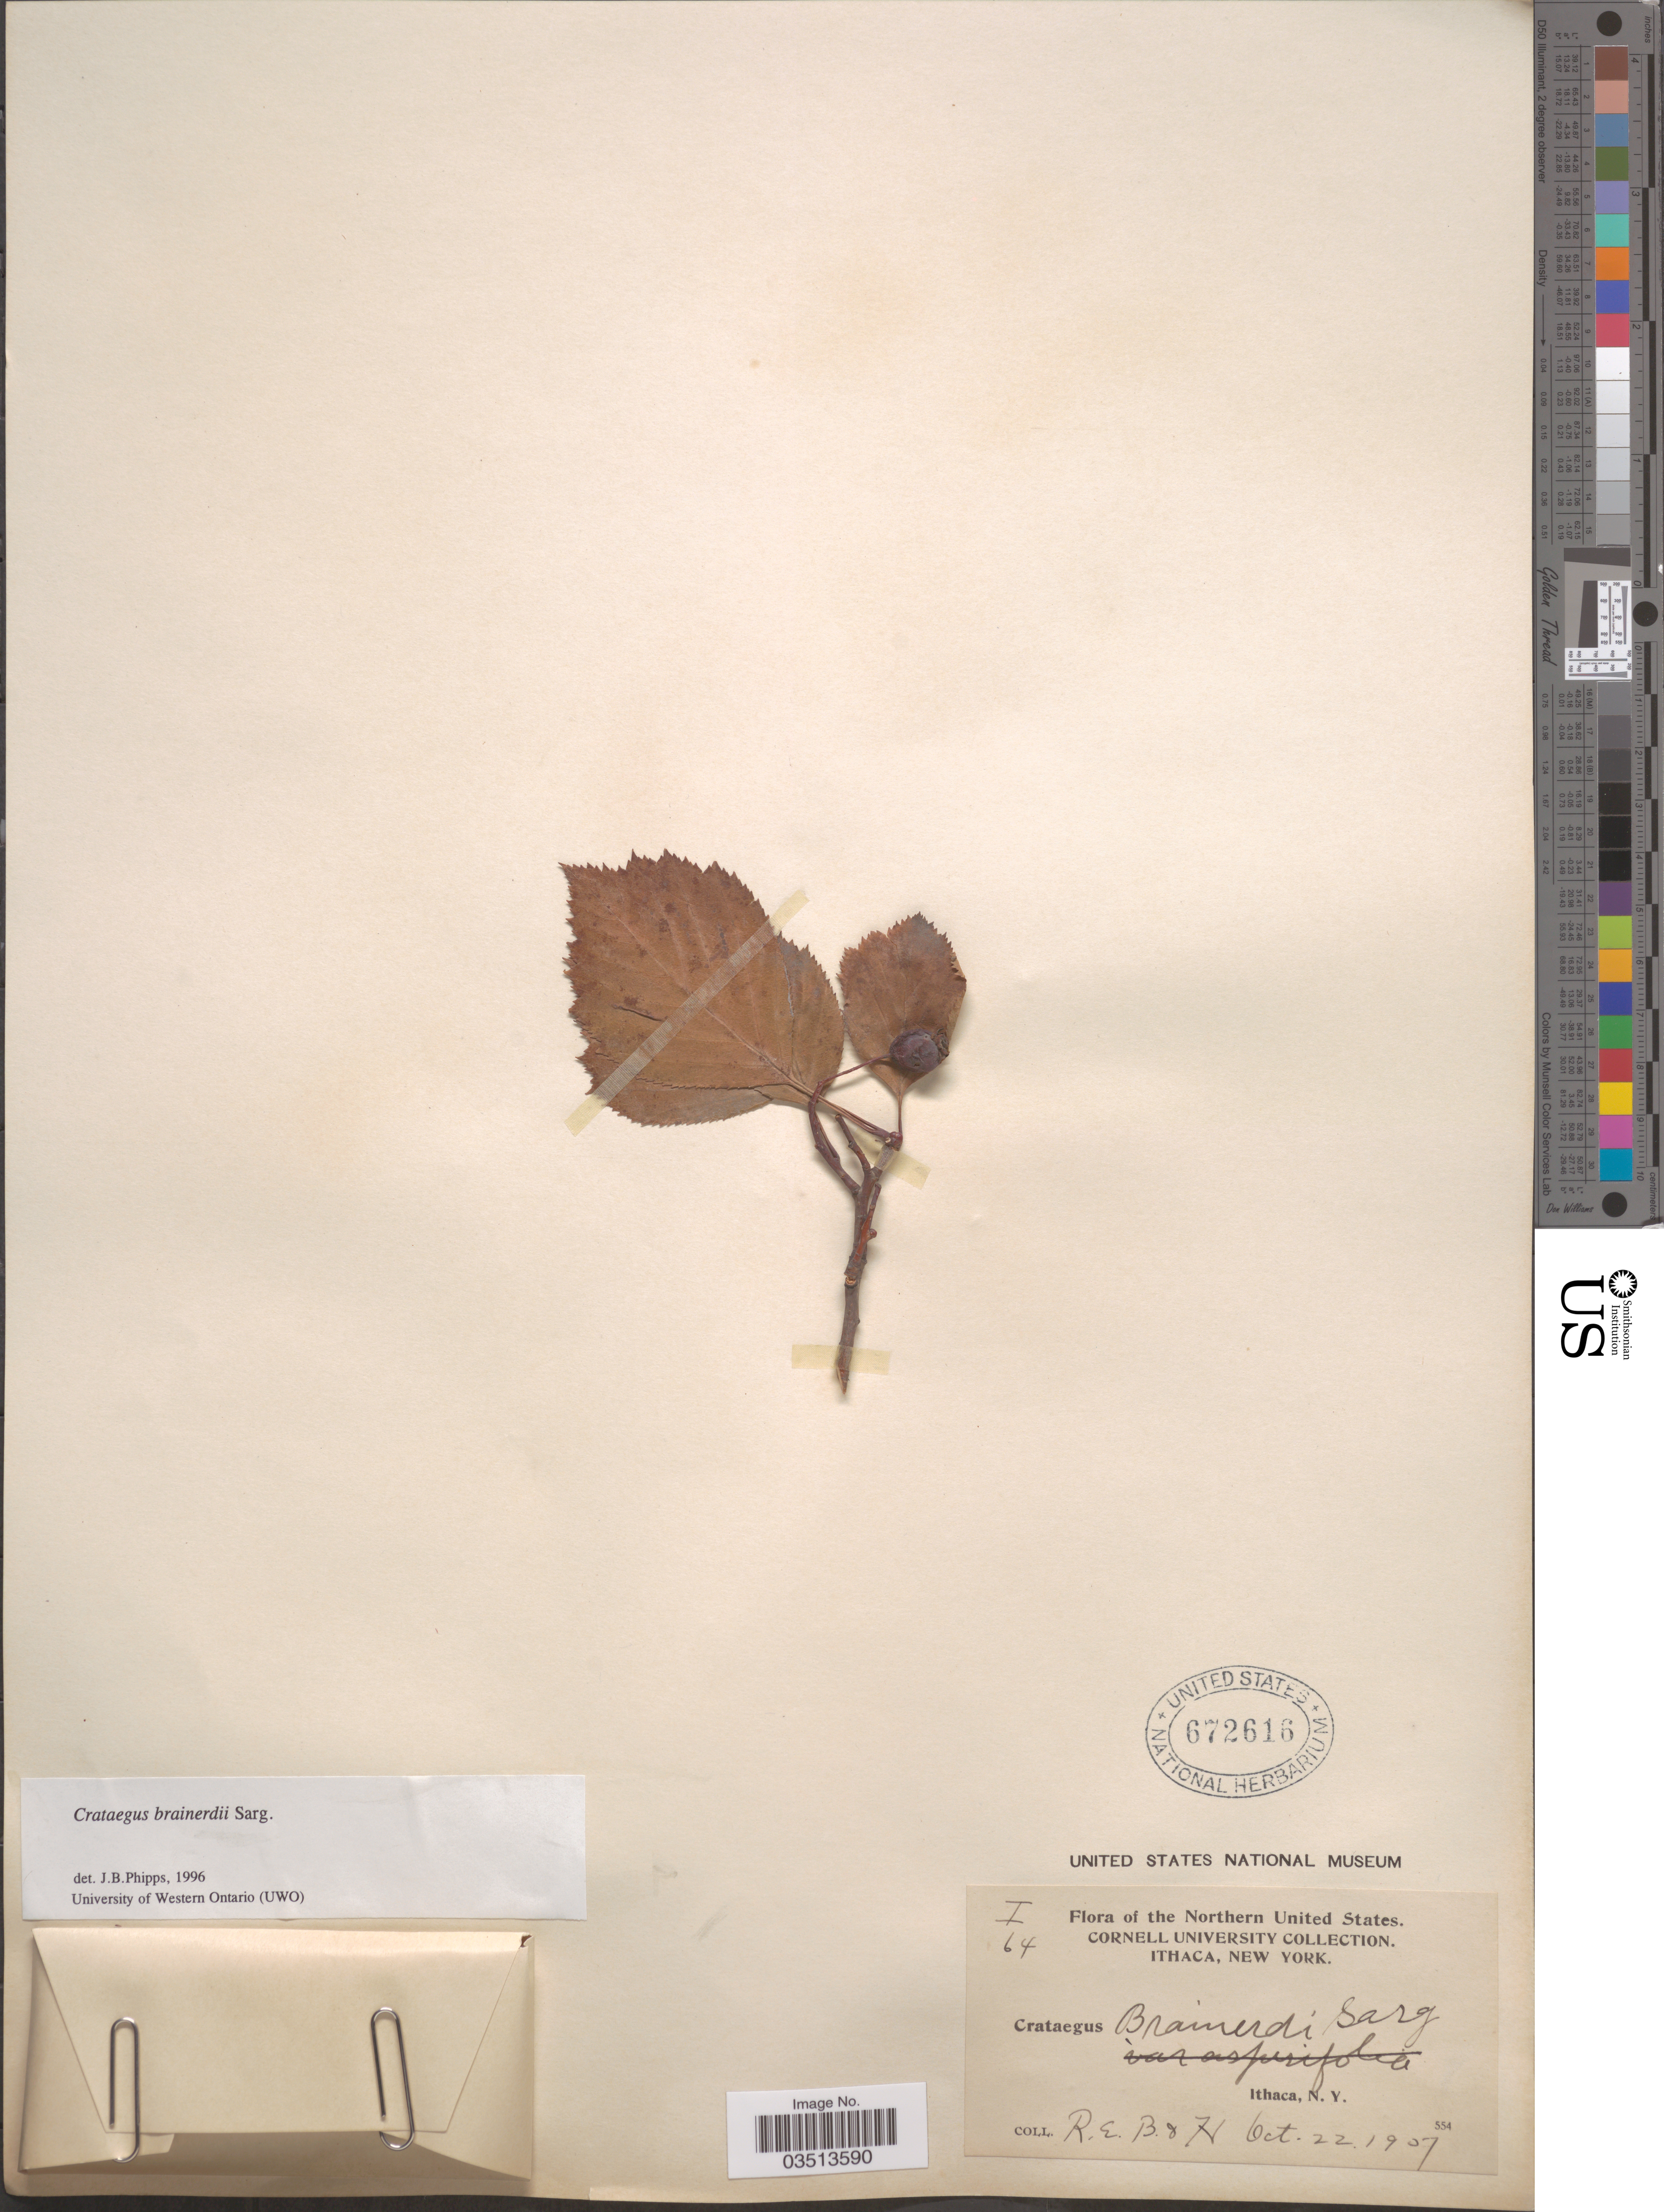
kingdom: Plantae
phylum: Tracheophyta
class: Magnoliopsida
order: Rosales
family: Rosaceae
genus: Crataegus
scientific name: Crataegus brainerdii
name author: Sarg.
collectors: R.E.B. & H.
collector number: I64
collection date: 1907-10-22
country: United States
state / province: New York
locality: Northern United States. Ithaca.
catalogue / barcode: US 672616